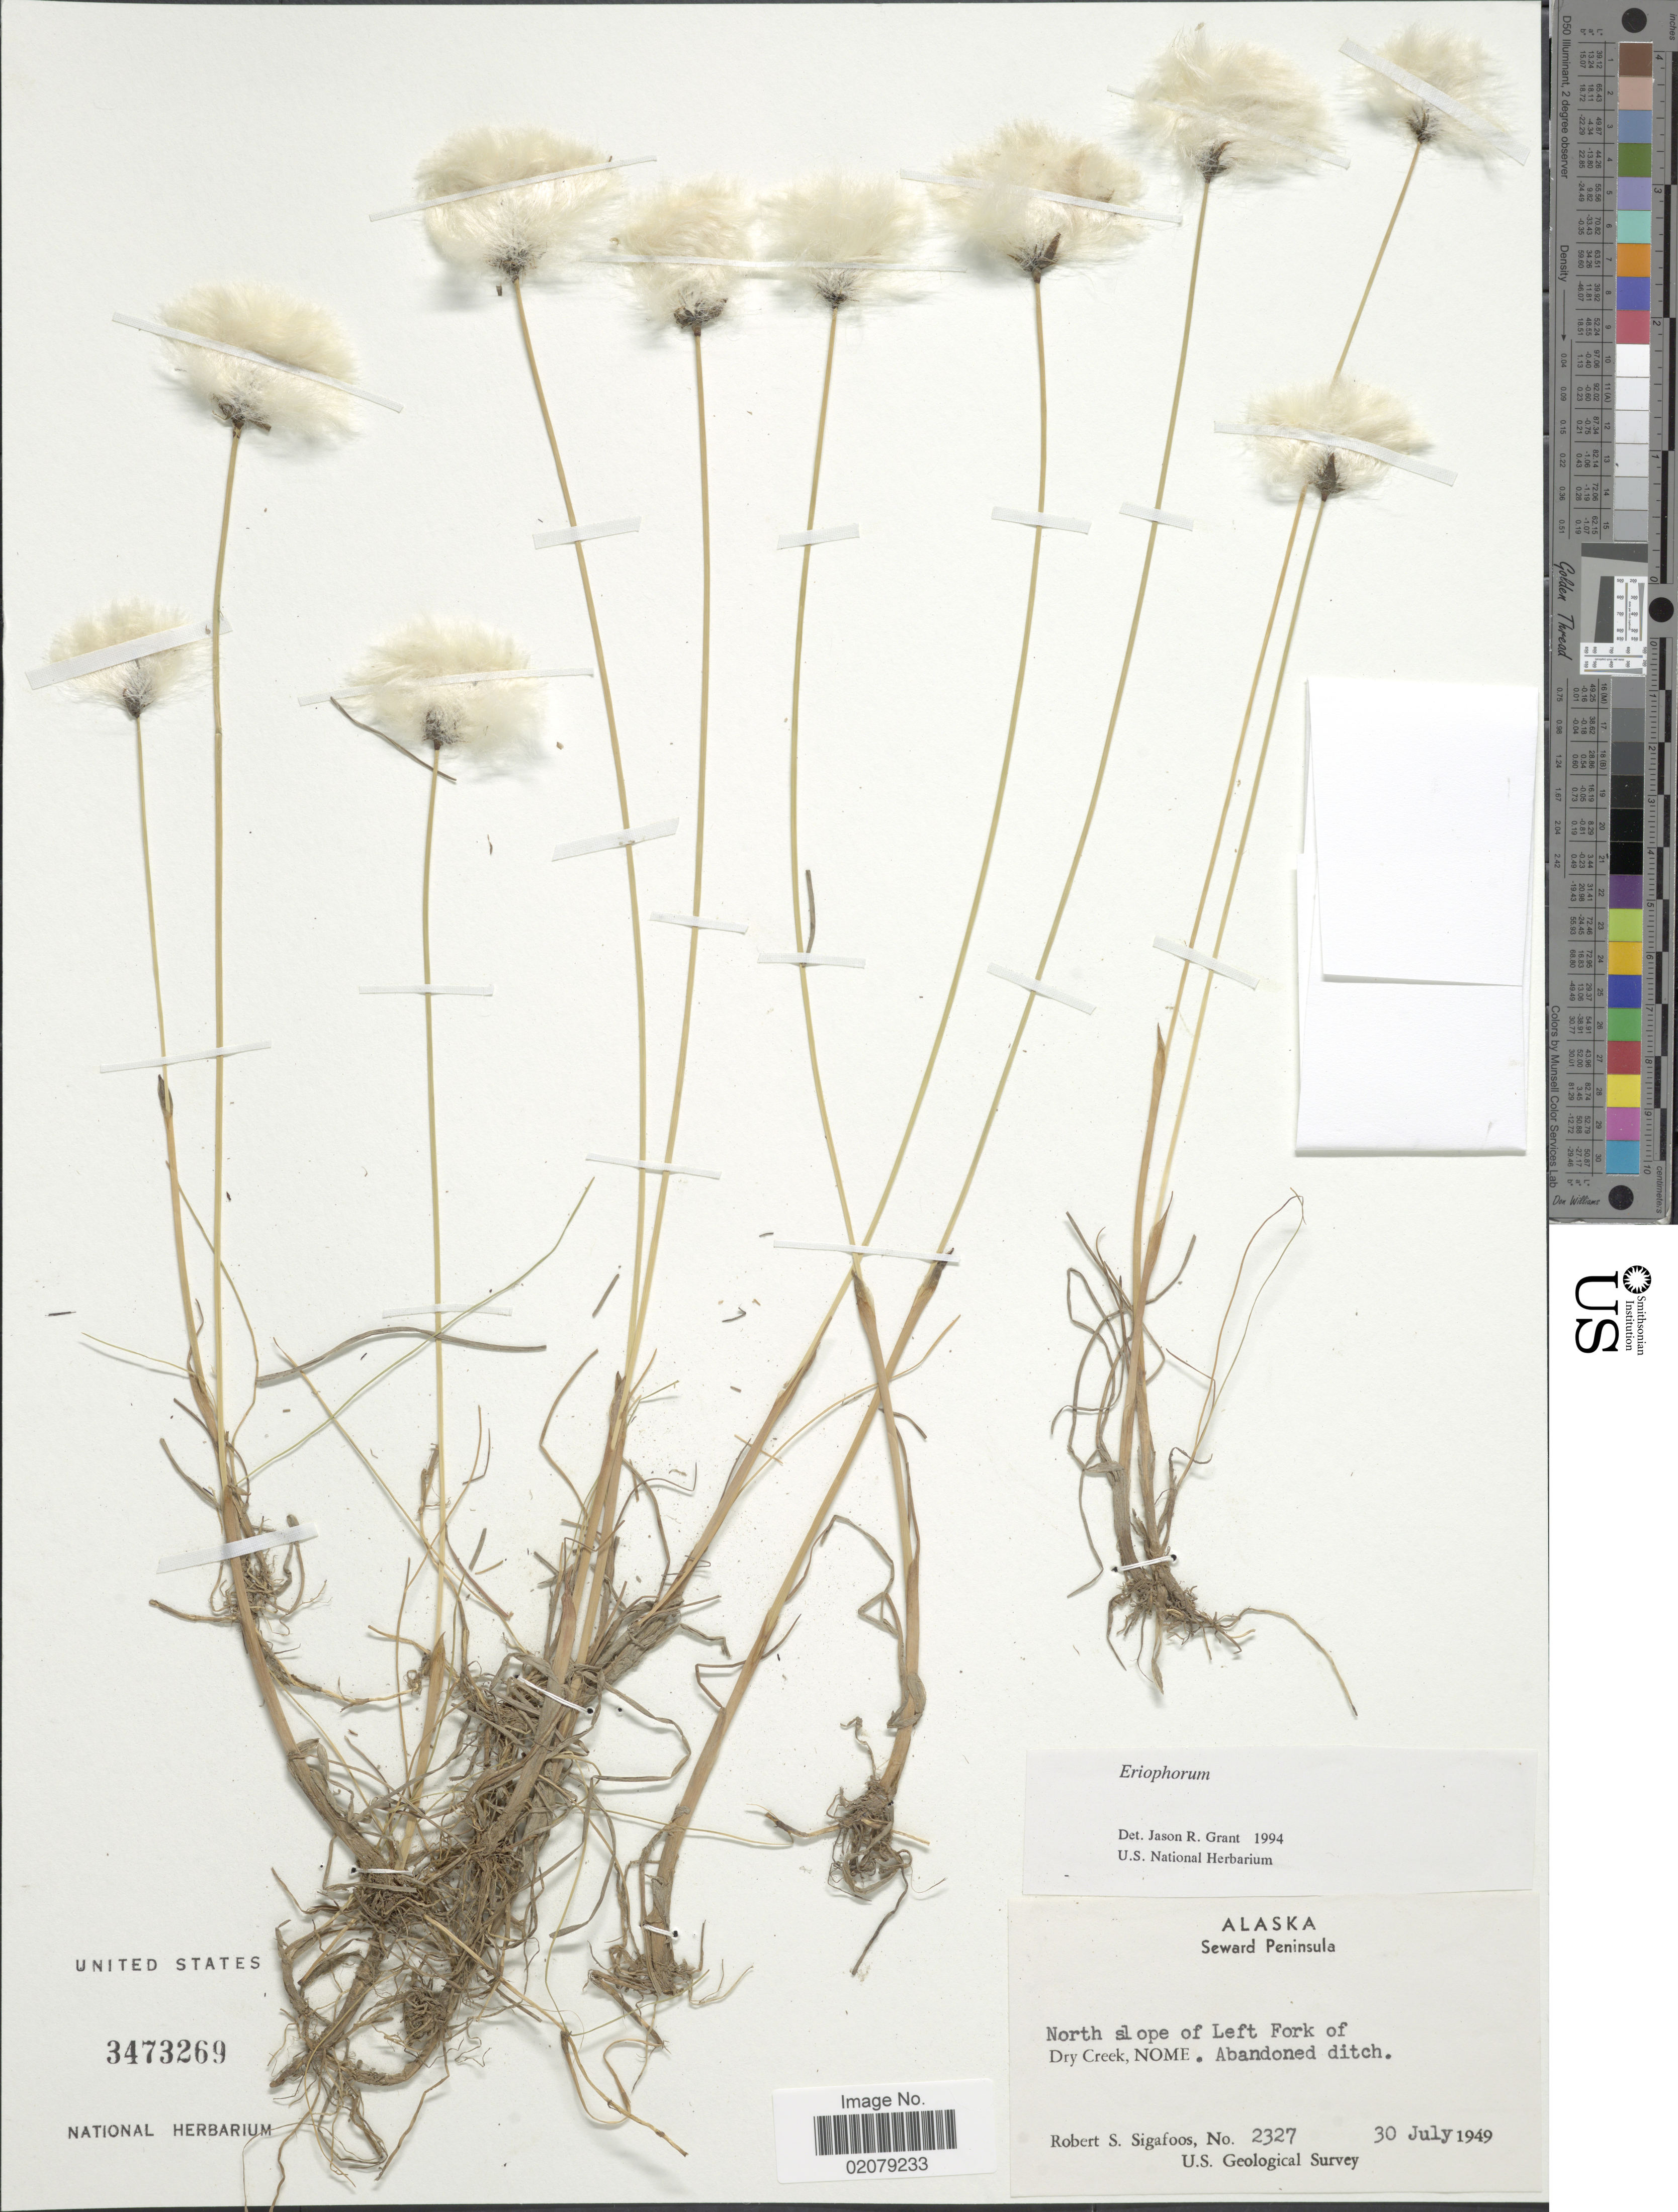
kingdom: Plantae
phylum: Tracheophyta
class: Liliopsida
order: Poales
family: Cyperaceae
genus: Eriophorum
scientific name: Eriophorum sp.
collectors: R. Sigafoos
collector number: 2327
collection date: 1949-07-30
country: United States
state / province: Alaska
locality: Seward Peninsula, North slope of Left Fork of Dry Creek, Nome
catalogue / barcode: US 3473269